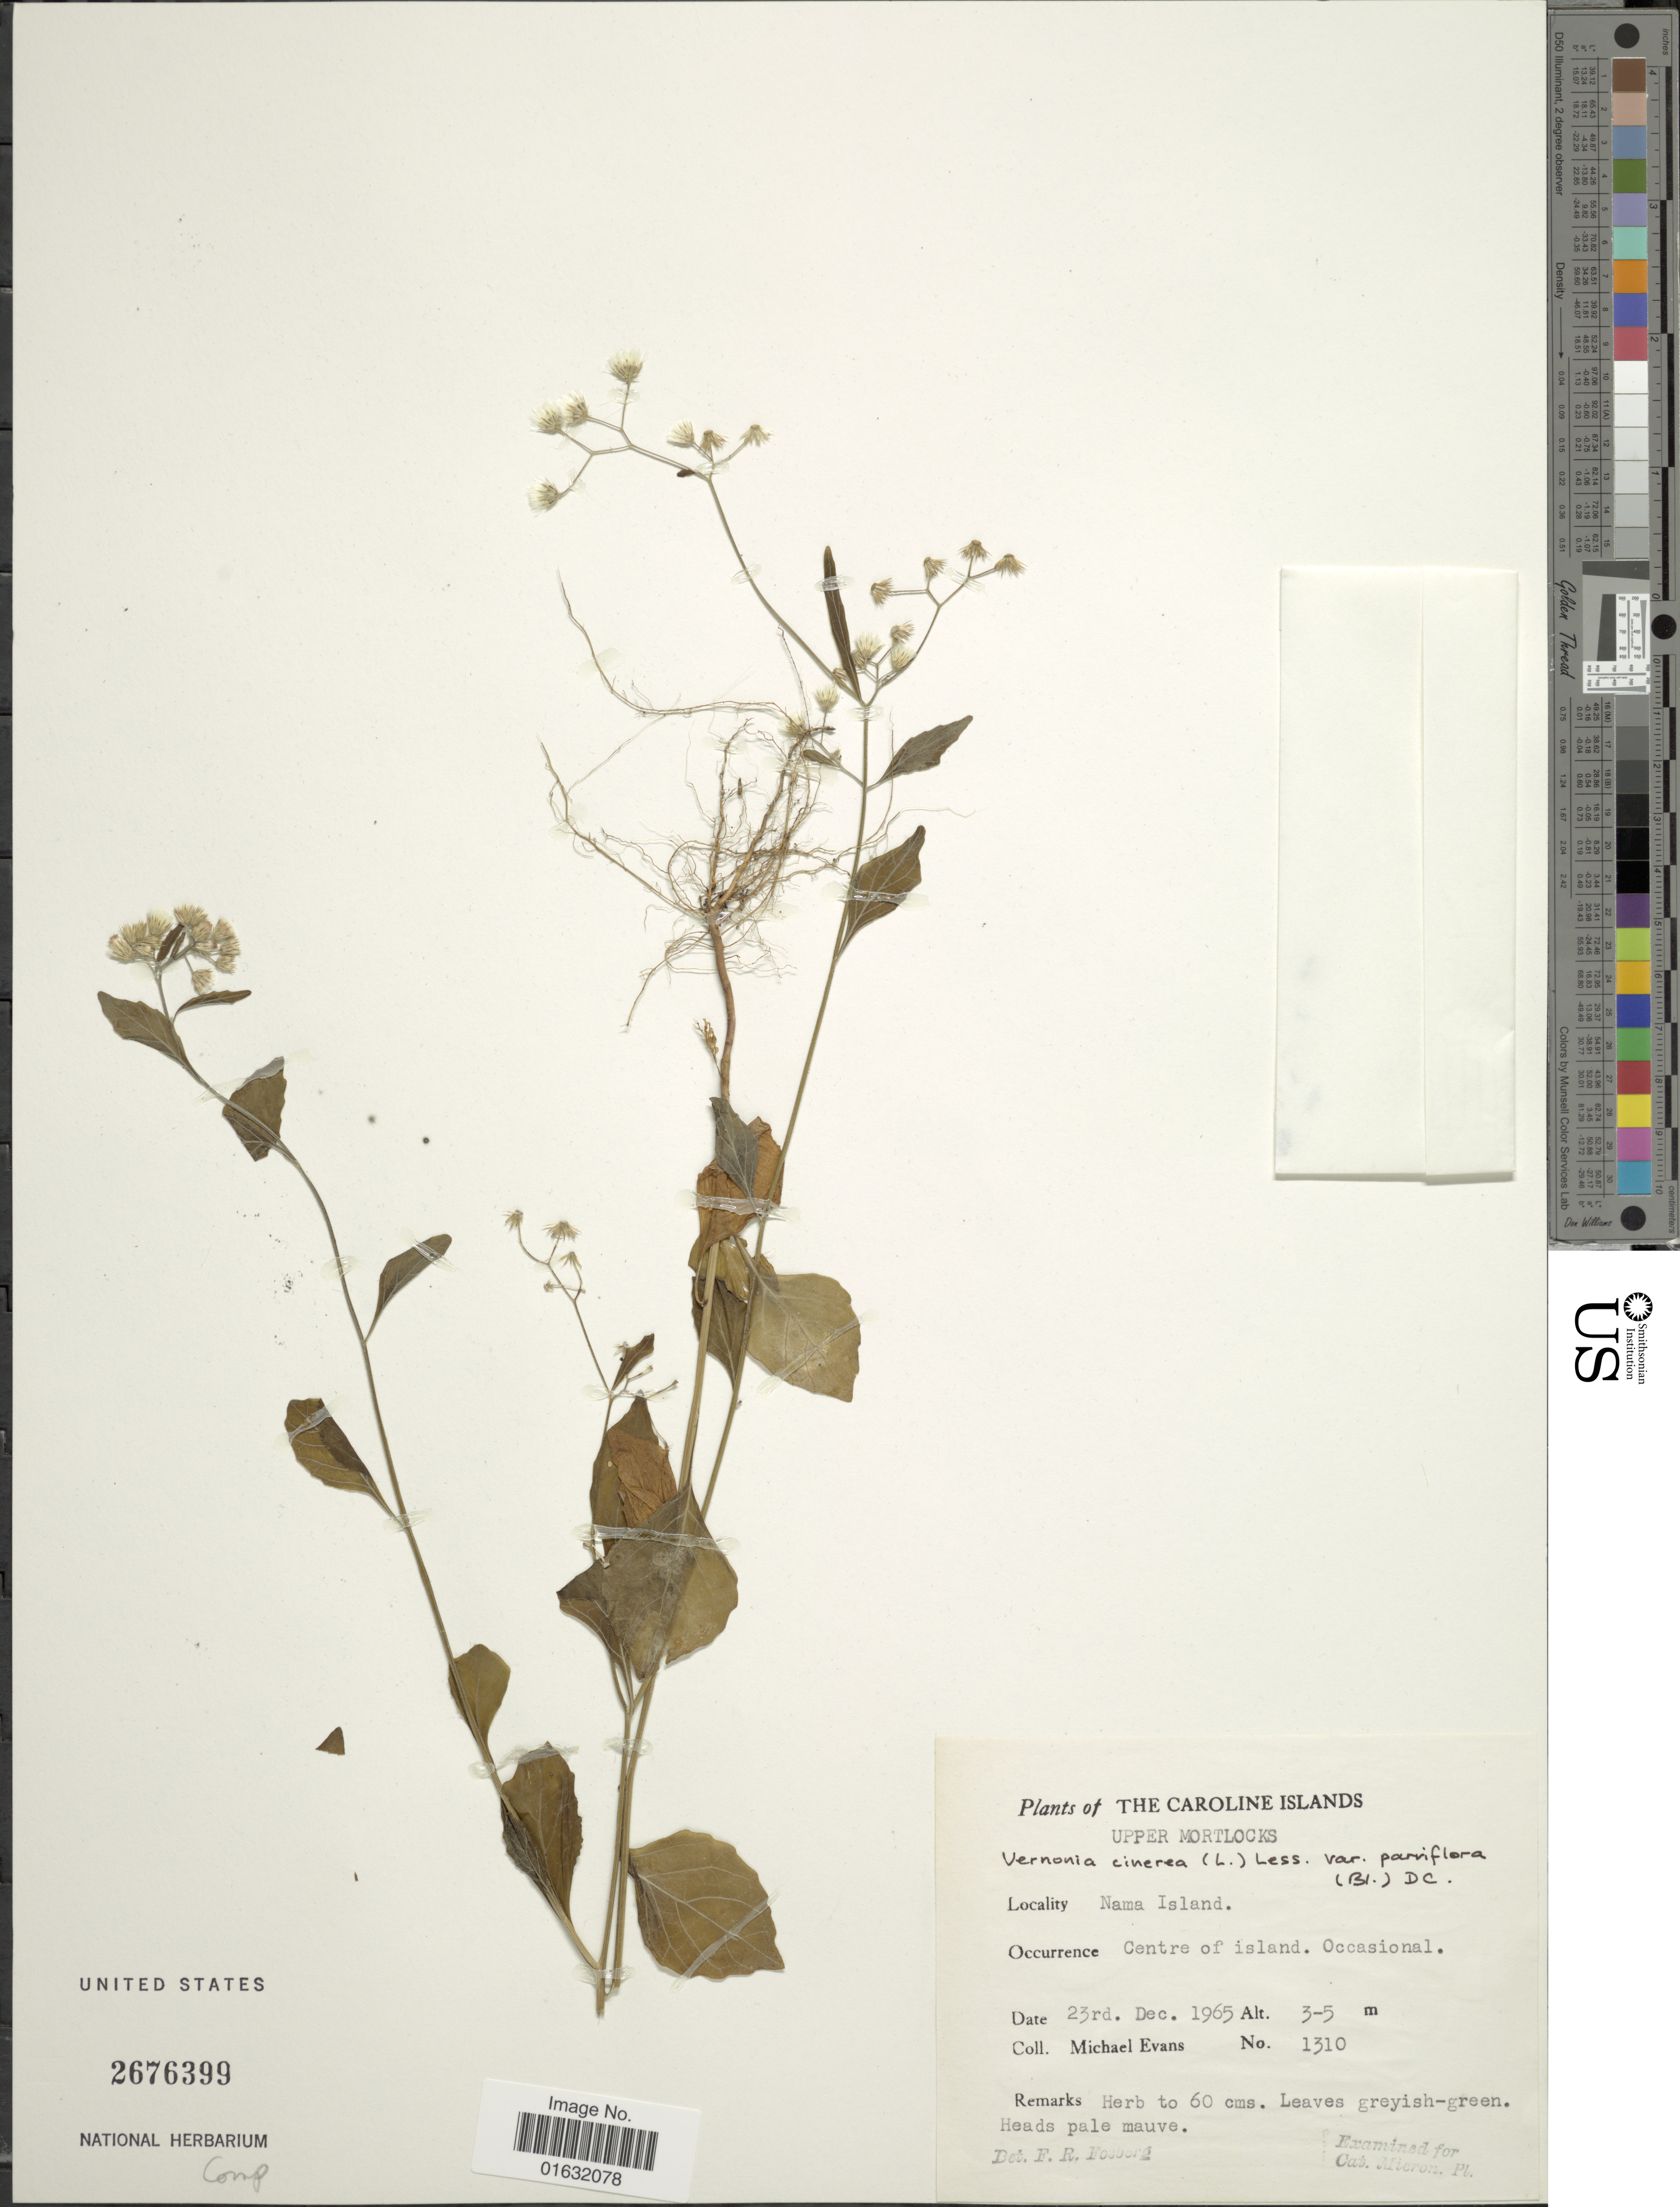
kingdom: Plantae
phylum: Tracheophyta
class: Magnoliopsida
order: Asterales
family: Asteraceae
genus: Cyanthillium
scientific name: Cyanthillium cinereum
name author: (L.) H. Rob.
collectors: M. Evans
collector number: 1310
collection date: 1965-12-23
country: Micronesia, Federated States of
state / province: Truk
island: Nama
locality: The Caroline Islands, Upper Mortlocks, Nama Island.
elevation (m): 3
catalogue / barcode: US 2676399